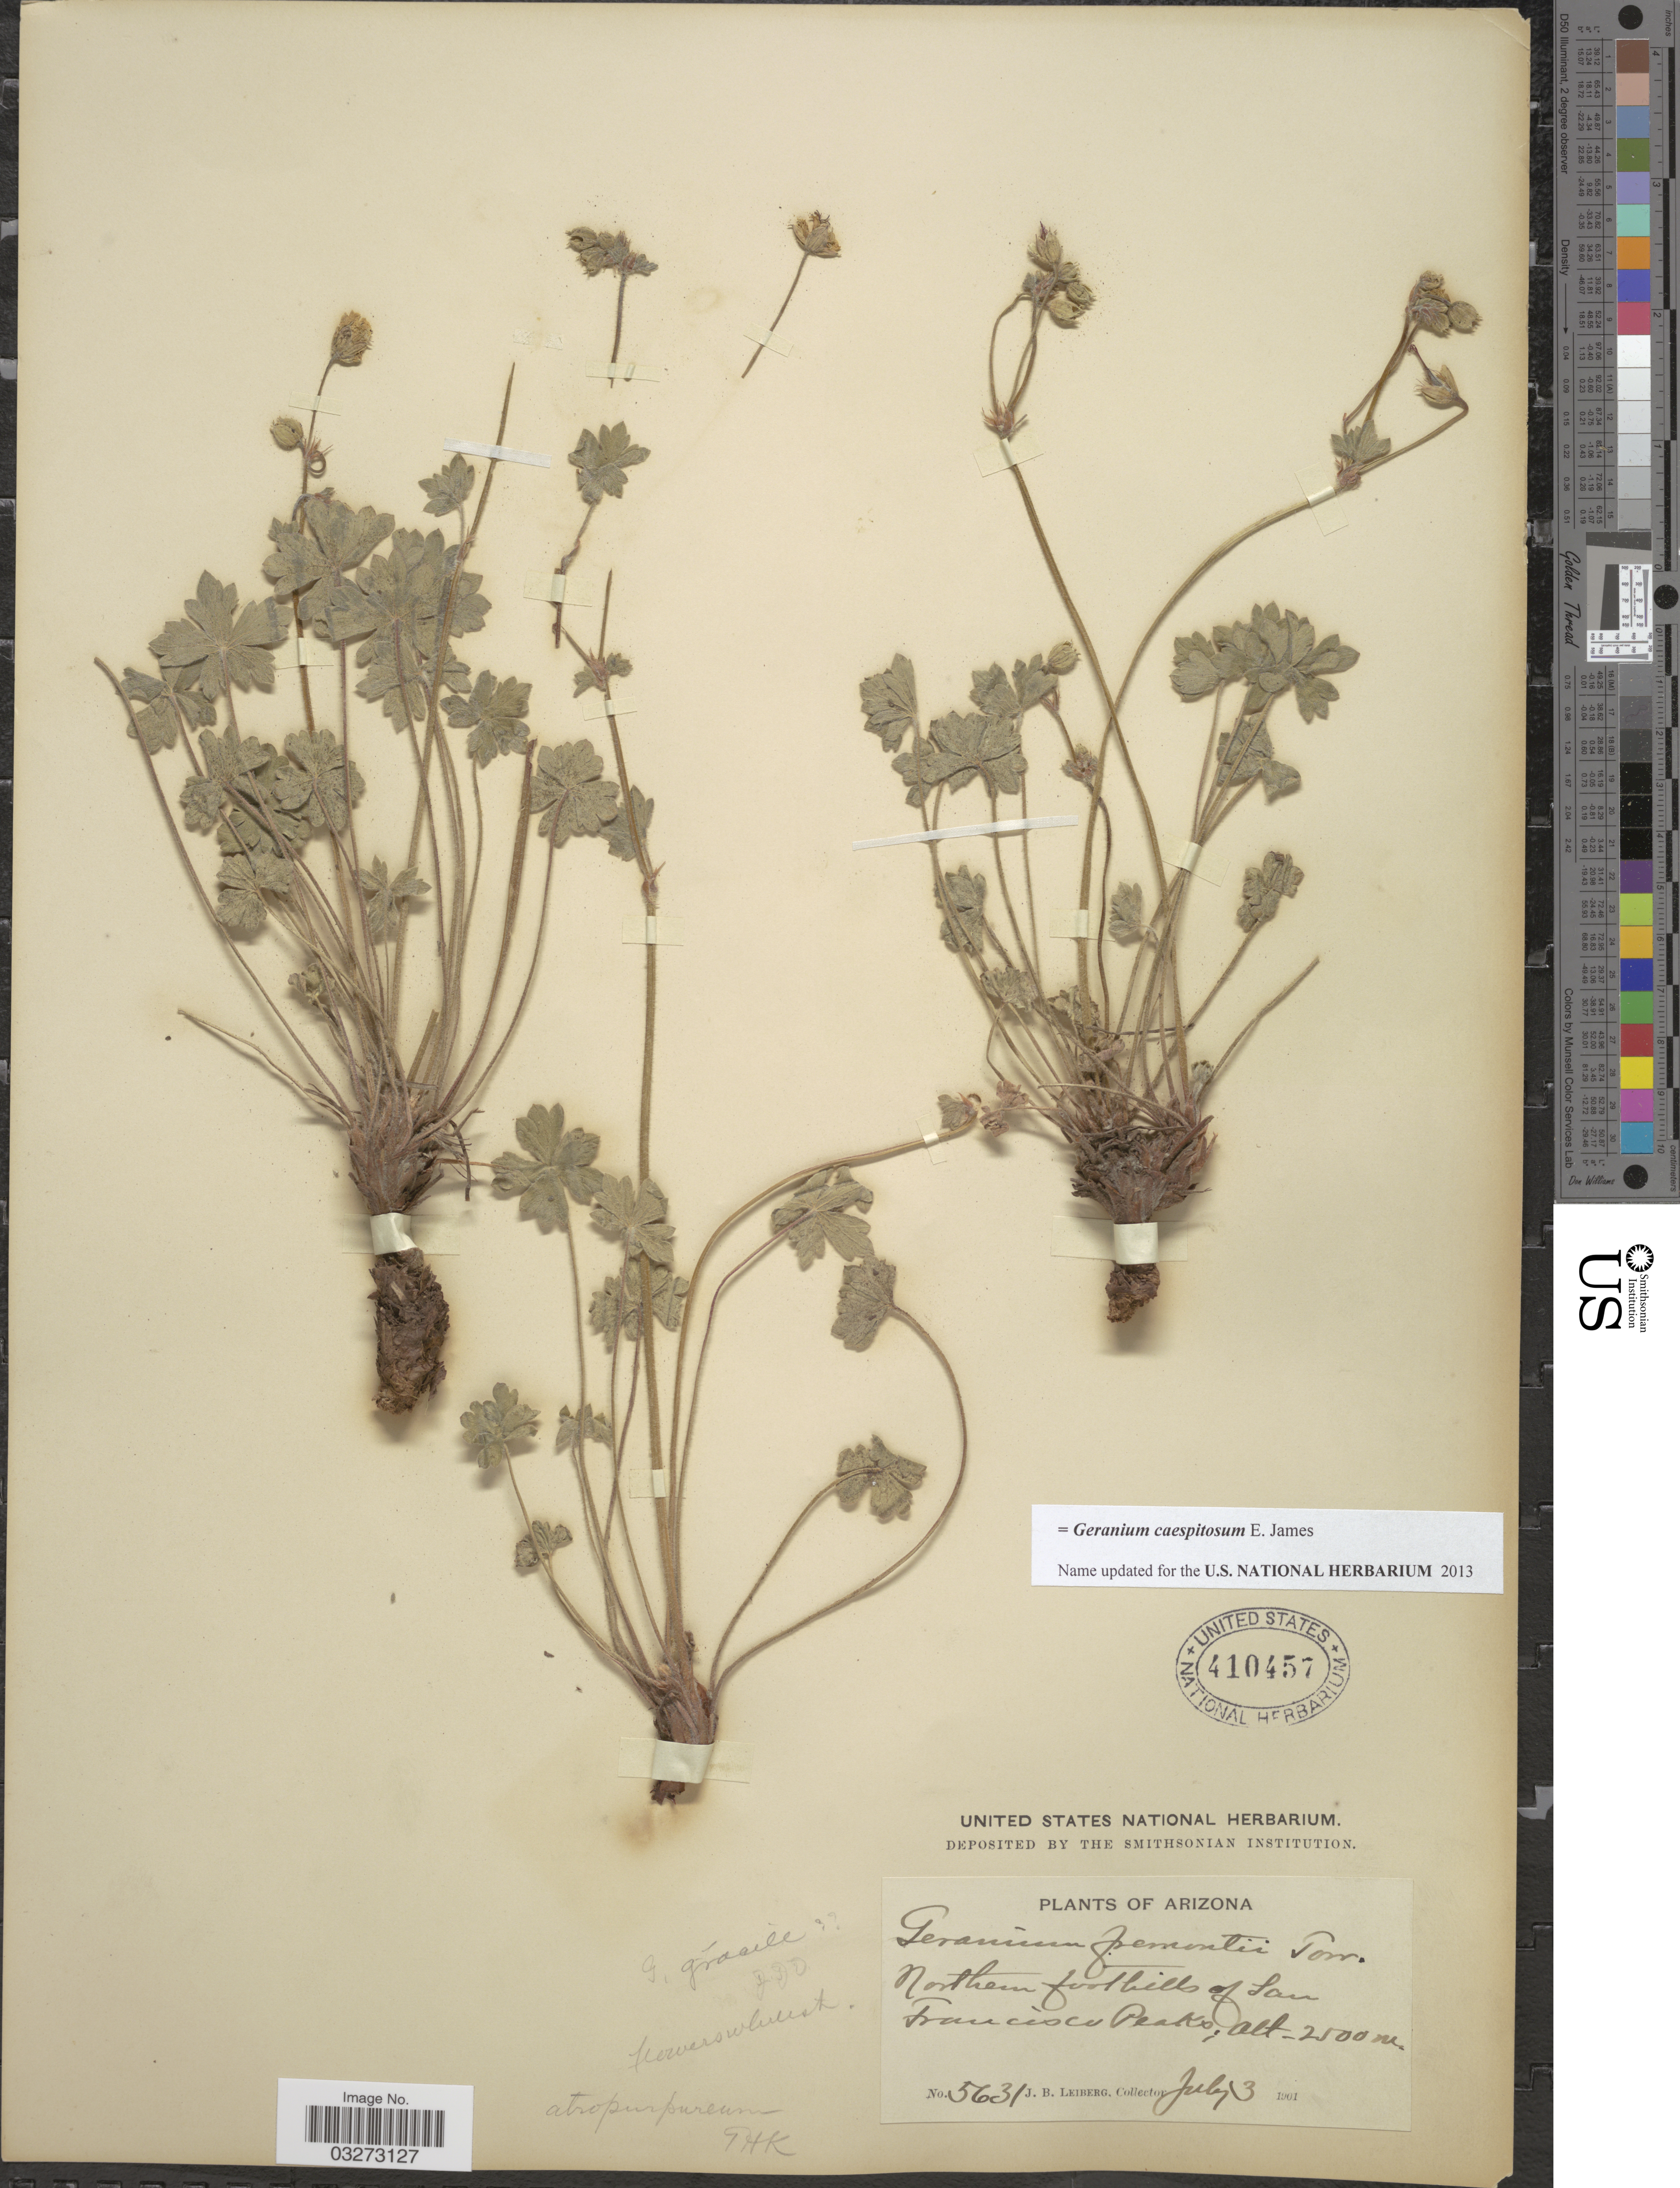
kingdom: Plantae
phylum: Tracheophyta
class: Magnoliopsida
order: Geraniales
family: Geraniaceae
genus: Geranium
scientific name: Geranium caespitosum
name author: E. James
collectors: J. B. Leiberg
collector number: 5631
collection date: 1901-07-03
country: United States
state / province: Arizona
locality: Northern foothills of San Francisco Peaks.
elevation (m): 2500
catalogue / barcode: US 410457